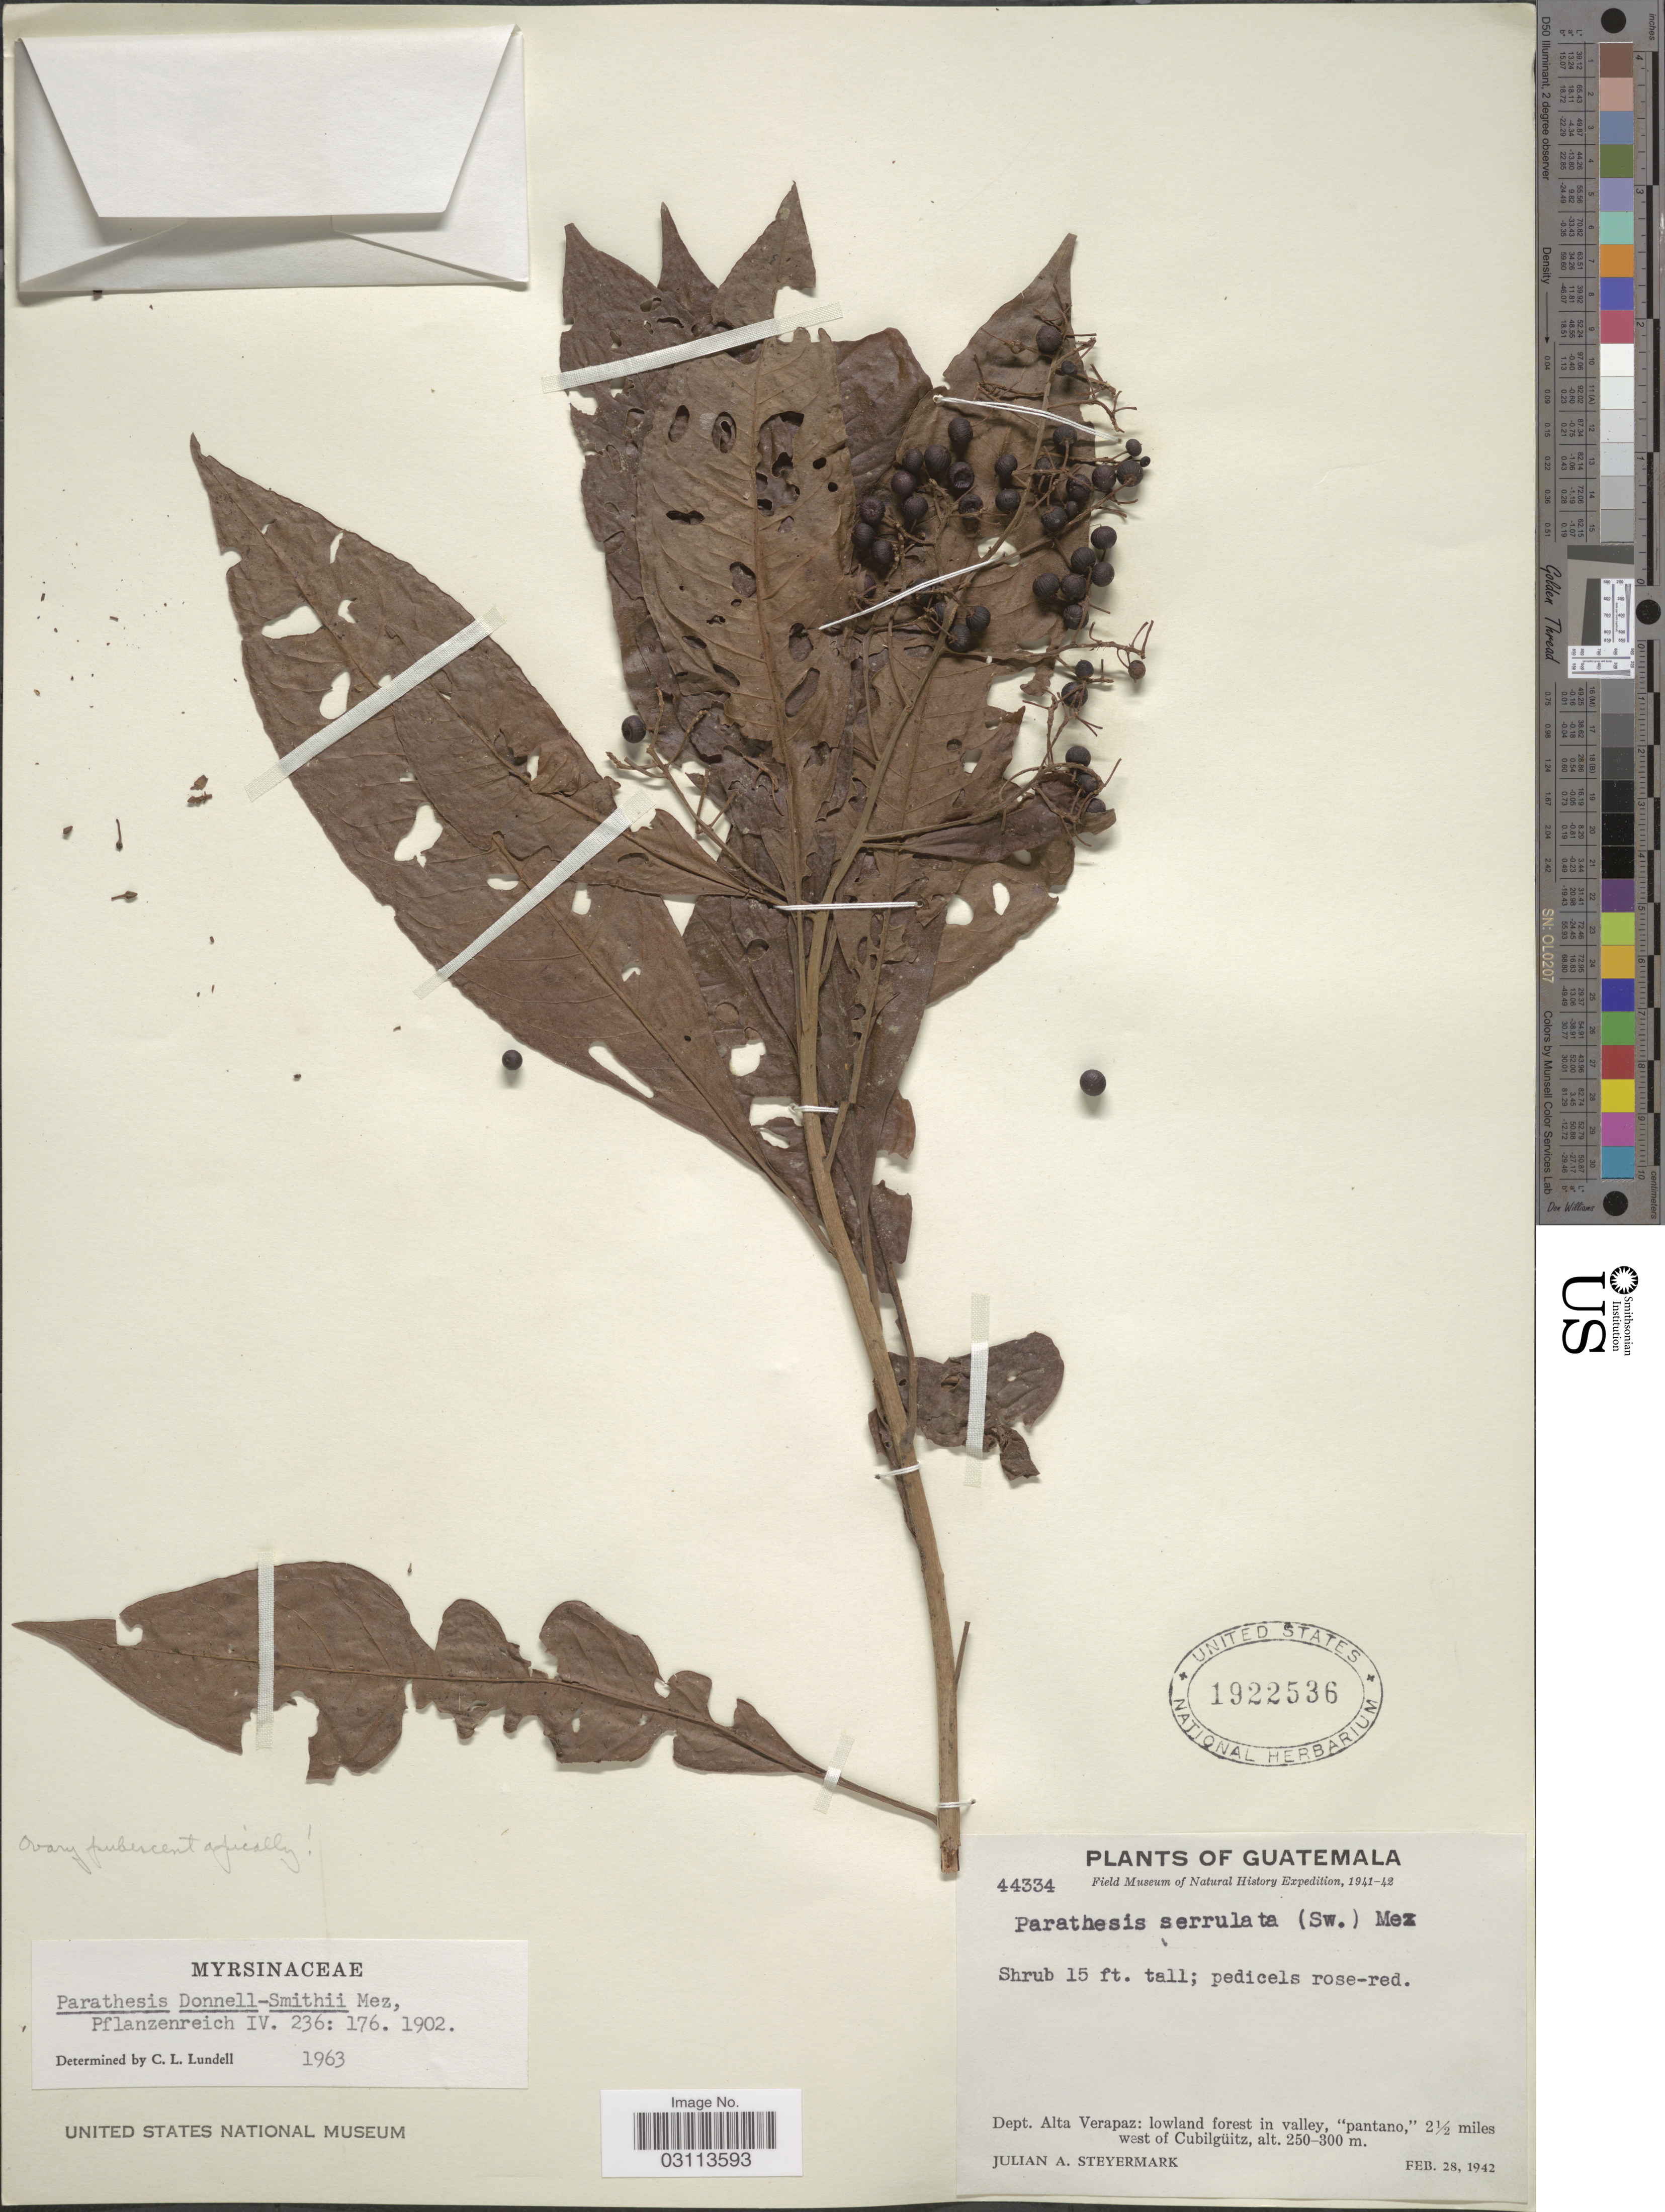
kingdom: Plantae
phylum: Tracheophyta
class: Magnoliopsida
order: Ericales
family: Primulaceae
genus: Parathesis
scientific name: Parathesis donnell-smithii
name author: Mez in Engl.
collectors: J. Steyermark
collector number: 44334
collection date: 1942-02-28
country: Guatemala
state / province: Alta Verapaz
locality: Dept. Alta Verapaz: lowland forest in valley, "pantano," 2½ miles west of Cubilquitz.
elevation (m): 250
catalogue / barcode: US 1922536